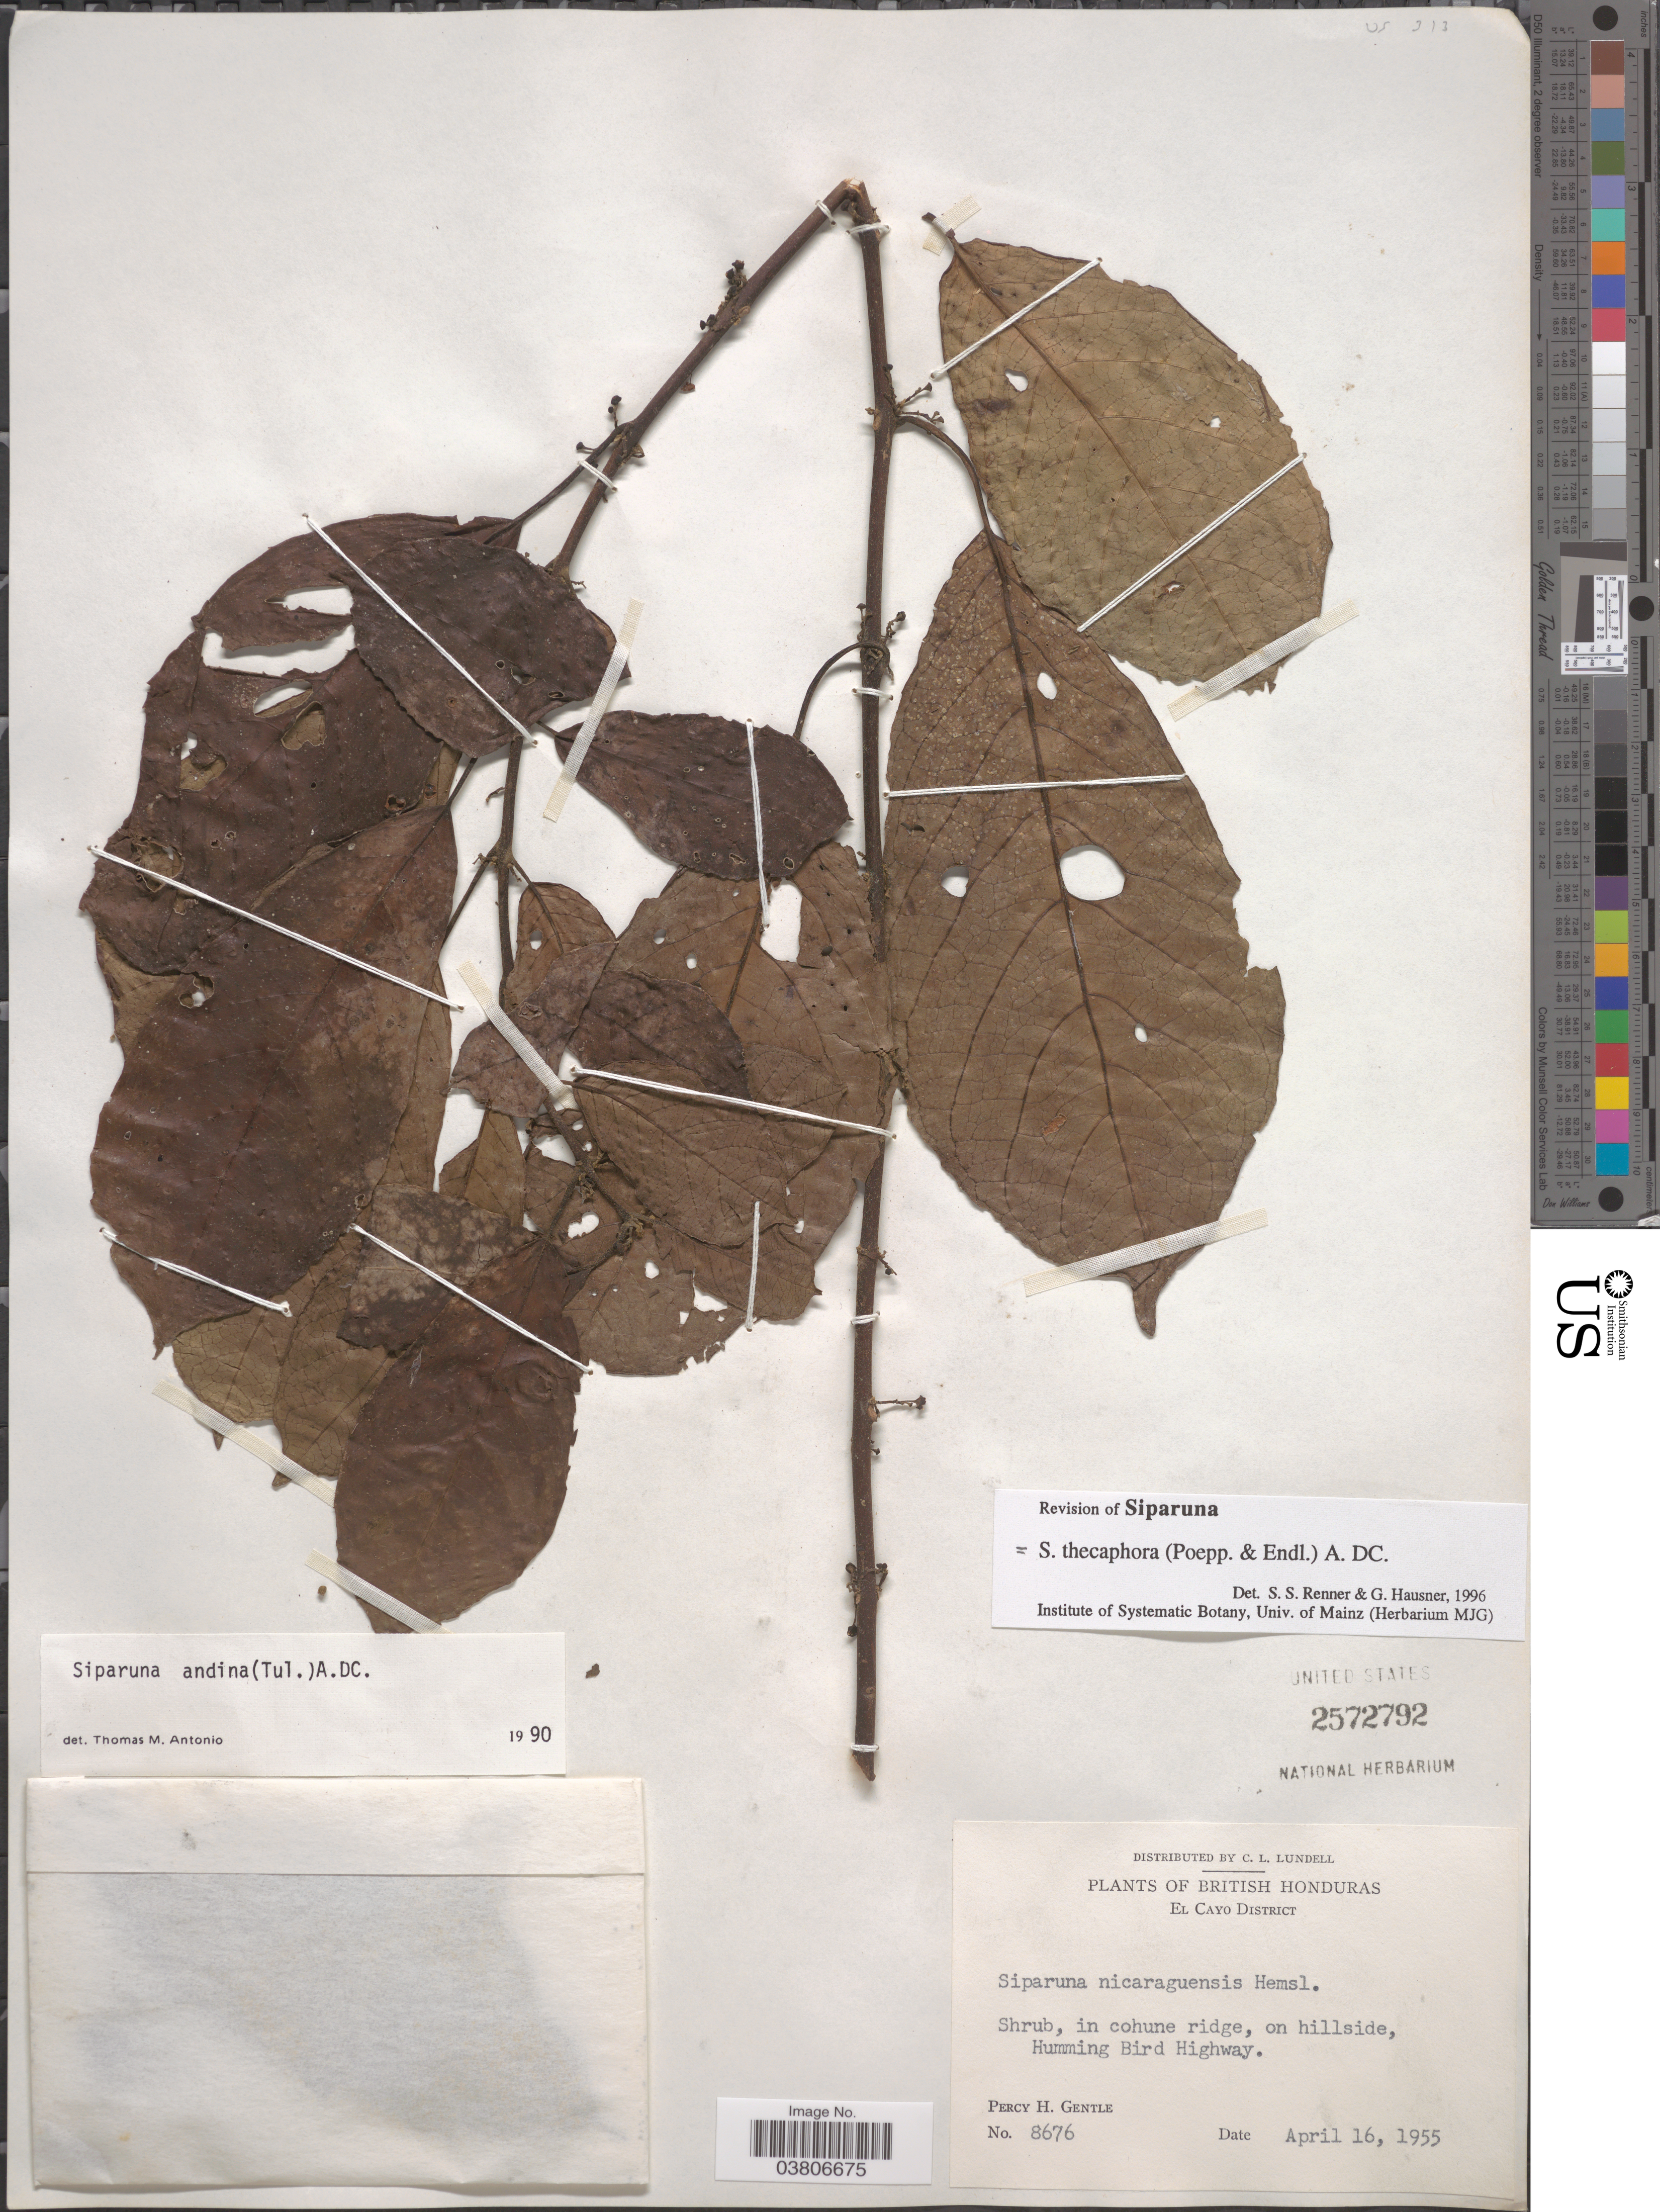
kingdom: Plantae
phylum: Tracheophyta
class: Magnoliopsida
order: Laurales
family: Siparunaceae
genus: Siparuna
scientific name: Siparuna thecaphora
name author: (Poepp. & Endl.) A. DC.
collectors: P. H. Gentle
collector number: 8676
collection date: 1955-04-16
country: Belize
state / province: Cayo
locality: British Honduras. El Cayo District. In cohune ridge, on hillside, Humming Bird Highway.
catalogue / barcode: US 2572792